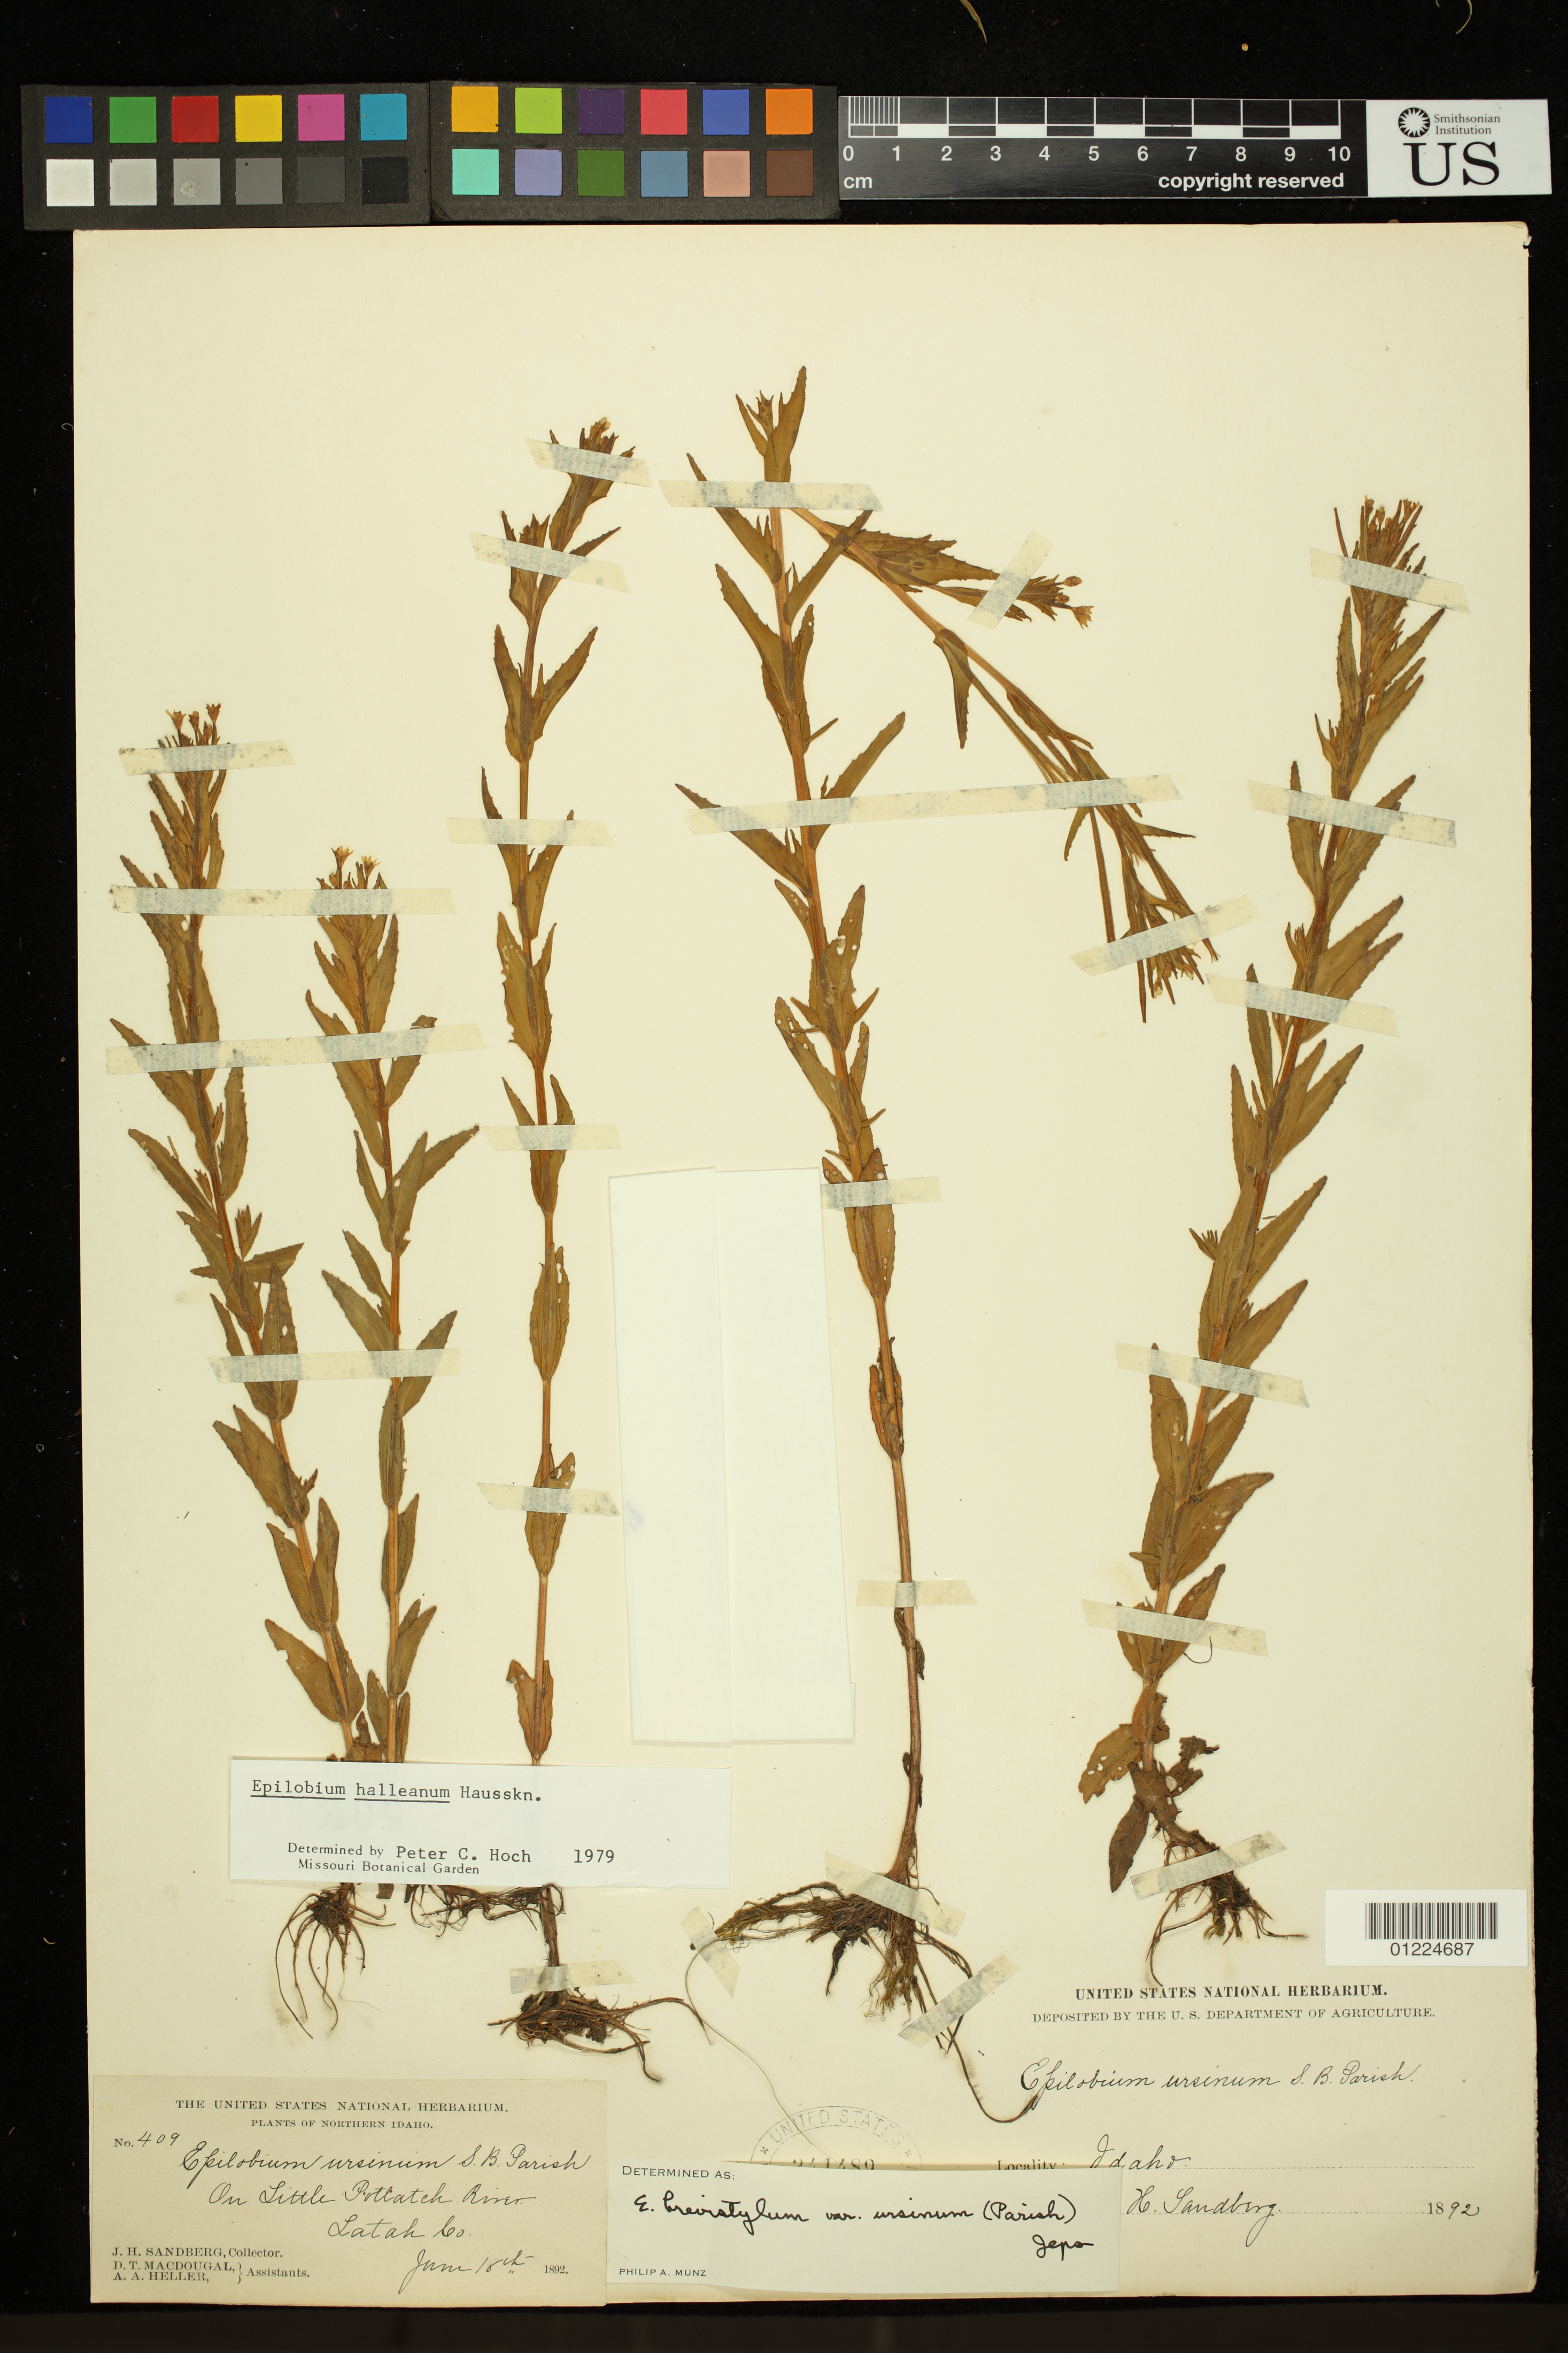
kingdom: Plantae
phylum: Tracheophyta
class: Magnoliopsida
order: Myrtales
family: Onagraceae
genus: Epilobium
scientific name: Epilobium hallianum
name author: Hausskn.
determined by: Hoch, P. C.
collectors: J. H. Sandberg, D. T. MacDougal & A. A. Heller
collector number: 409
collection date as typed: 16 Jun 1892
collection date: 1892-06-16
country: United States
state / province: Idaho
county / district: Latah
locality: On Little Potlatch River, Latah Co.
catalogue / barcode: US 241489